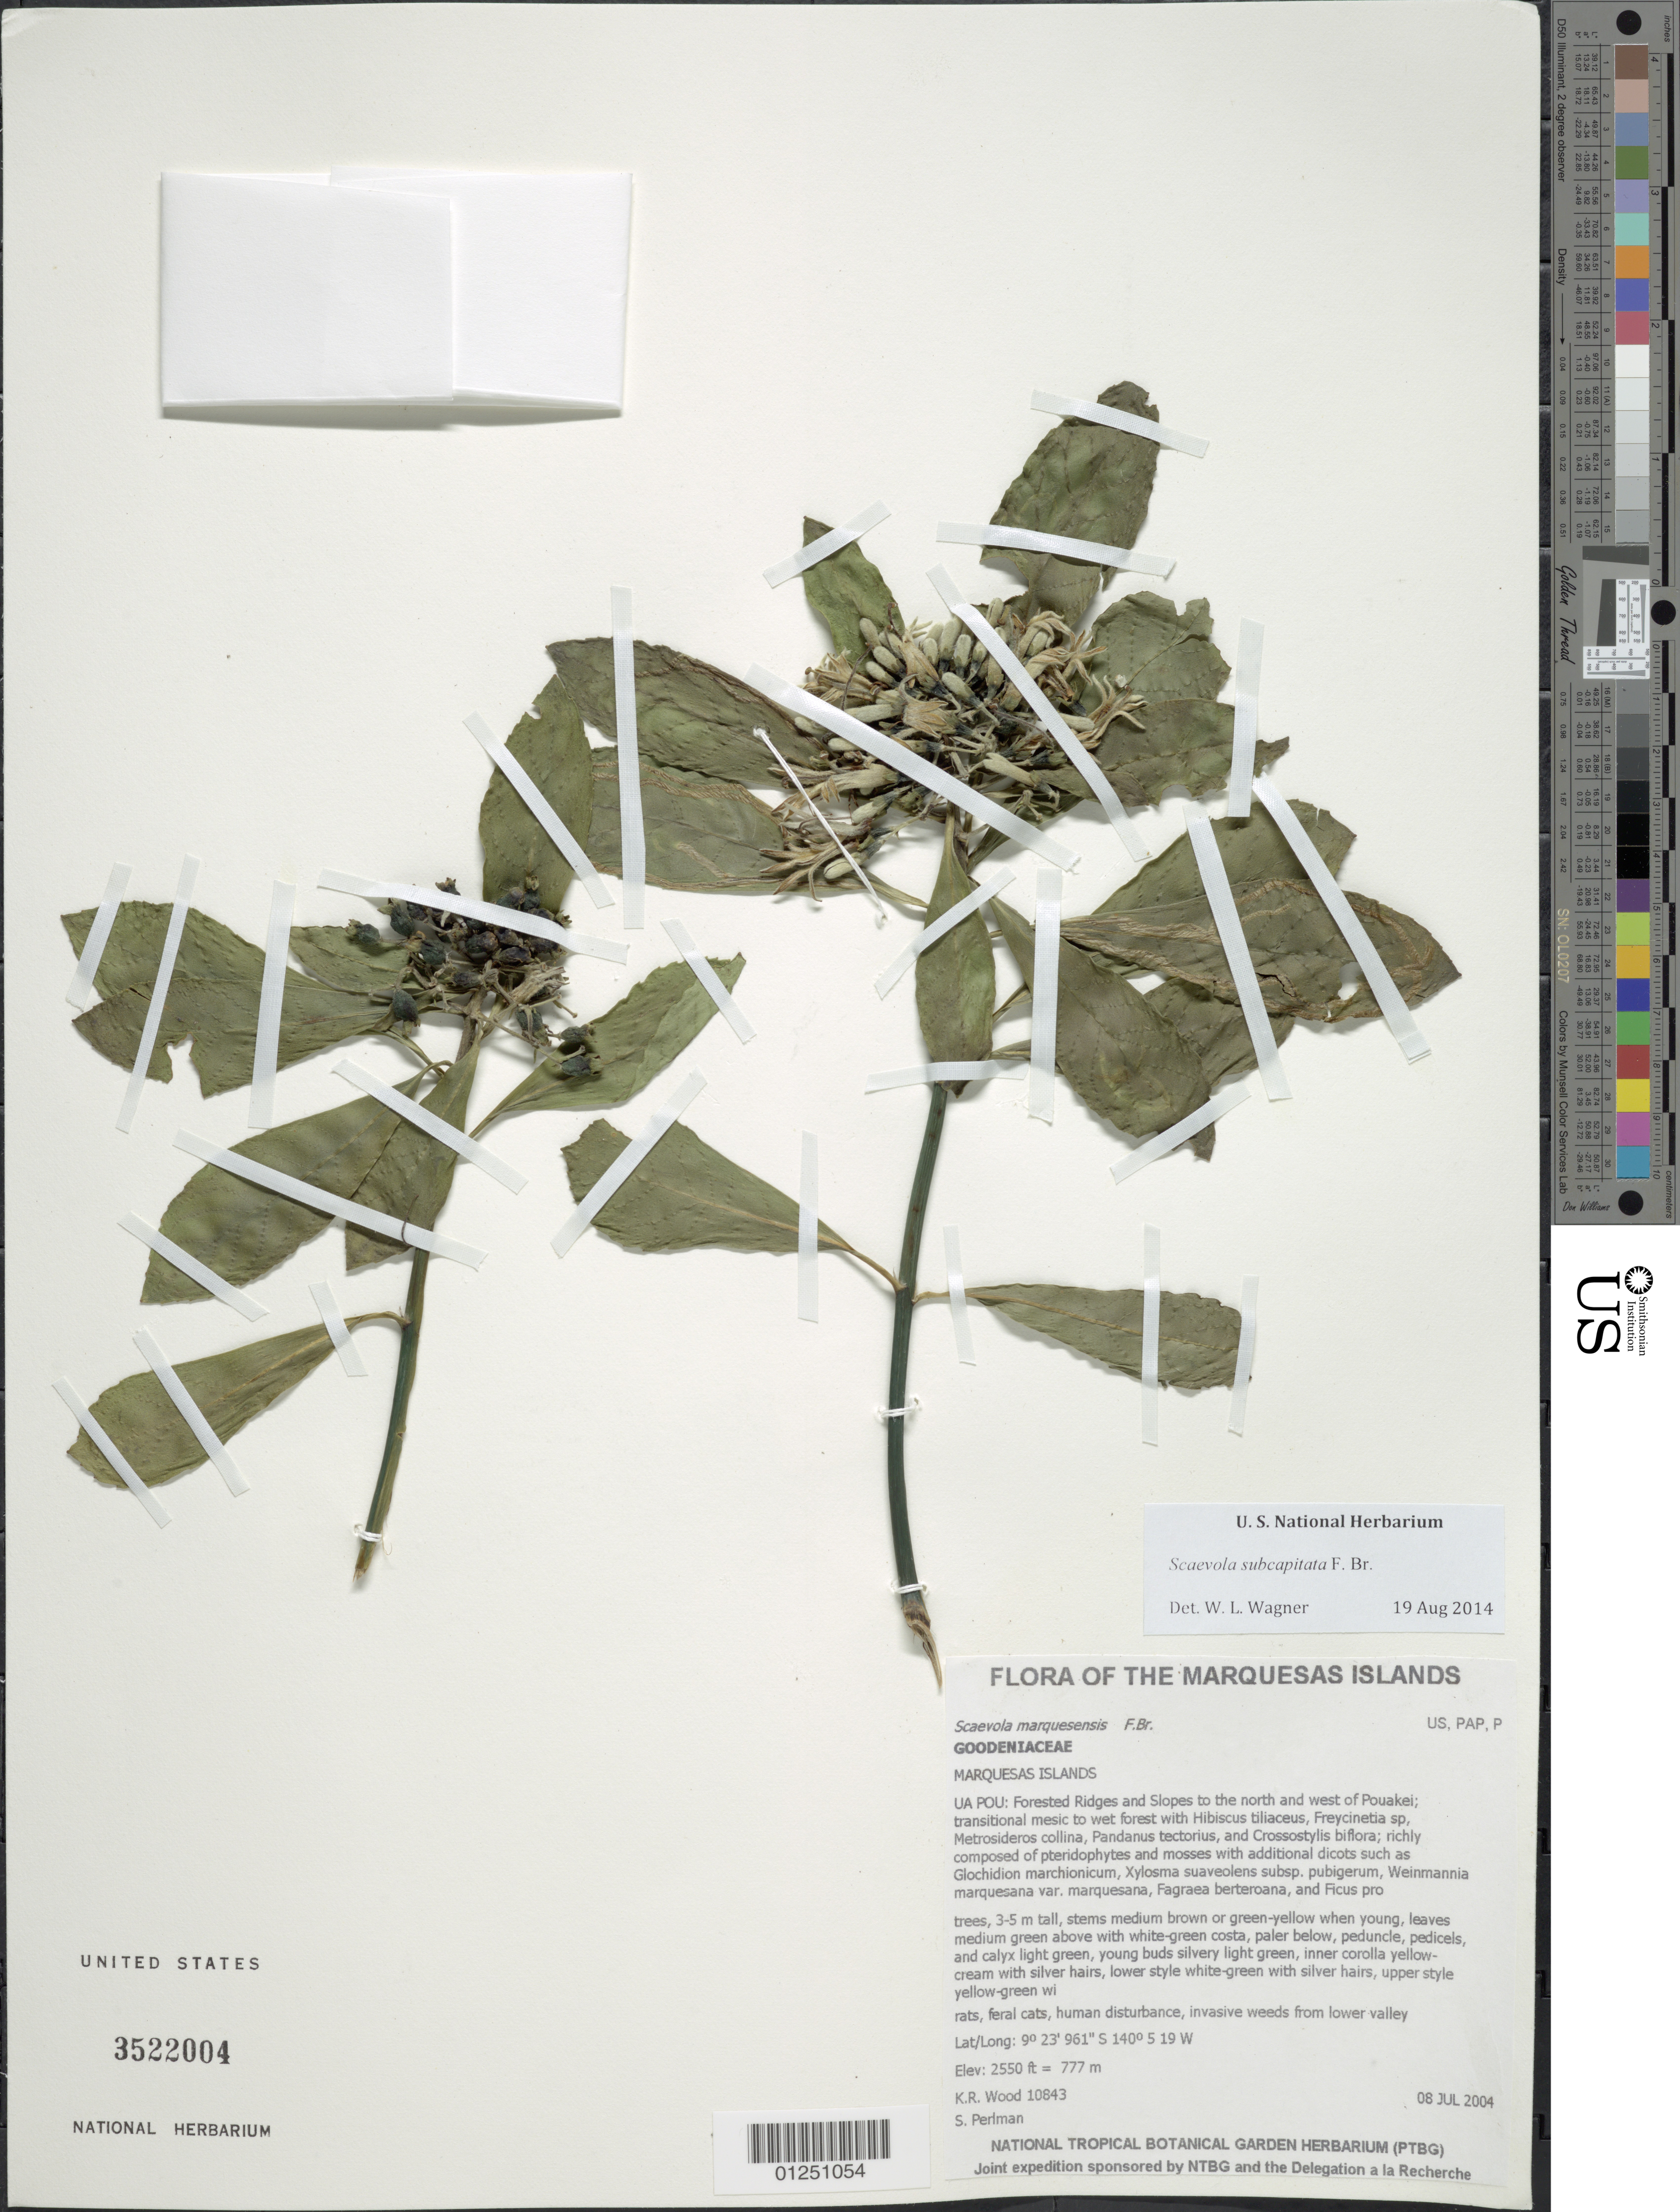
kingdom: Plantae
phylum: Tracheophyta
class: Magnoliopsida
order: Asterales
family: Goodeniaceae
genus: Scaevola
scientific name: Scaevola subcapitata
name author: F. Br.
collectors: K. R. Wood & S. P. Perlman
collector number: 10843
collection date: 2004-07-08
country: French Polynesia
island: Ua Pou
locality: Forested ridges and slopes to the north and west of Pouakei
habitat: Transitional mesic to wet forest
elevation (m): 777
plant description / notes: Rats, feral cats, human disturbance, invasive weeds from lower valley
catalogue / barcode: US 3522004